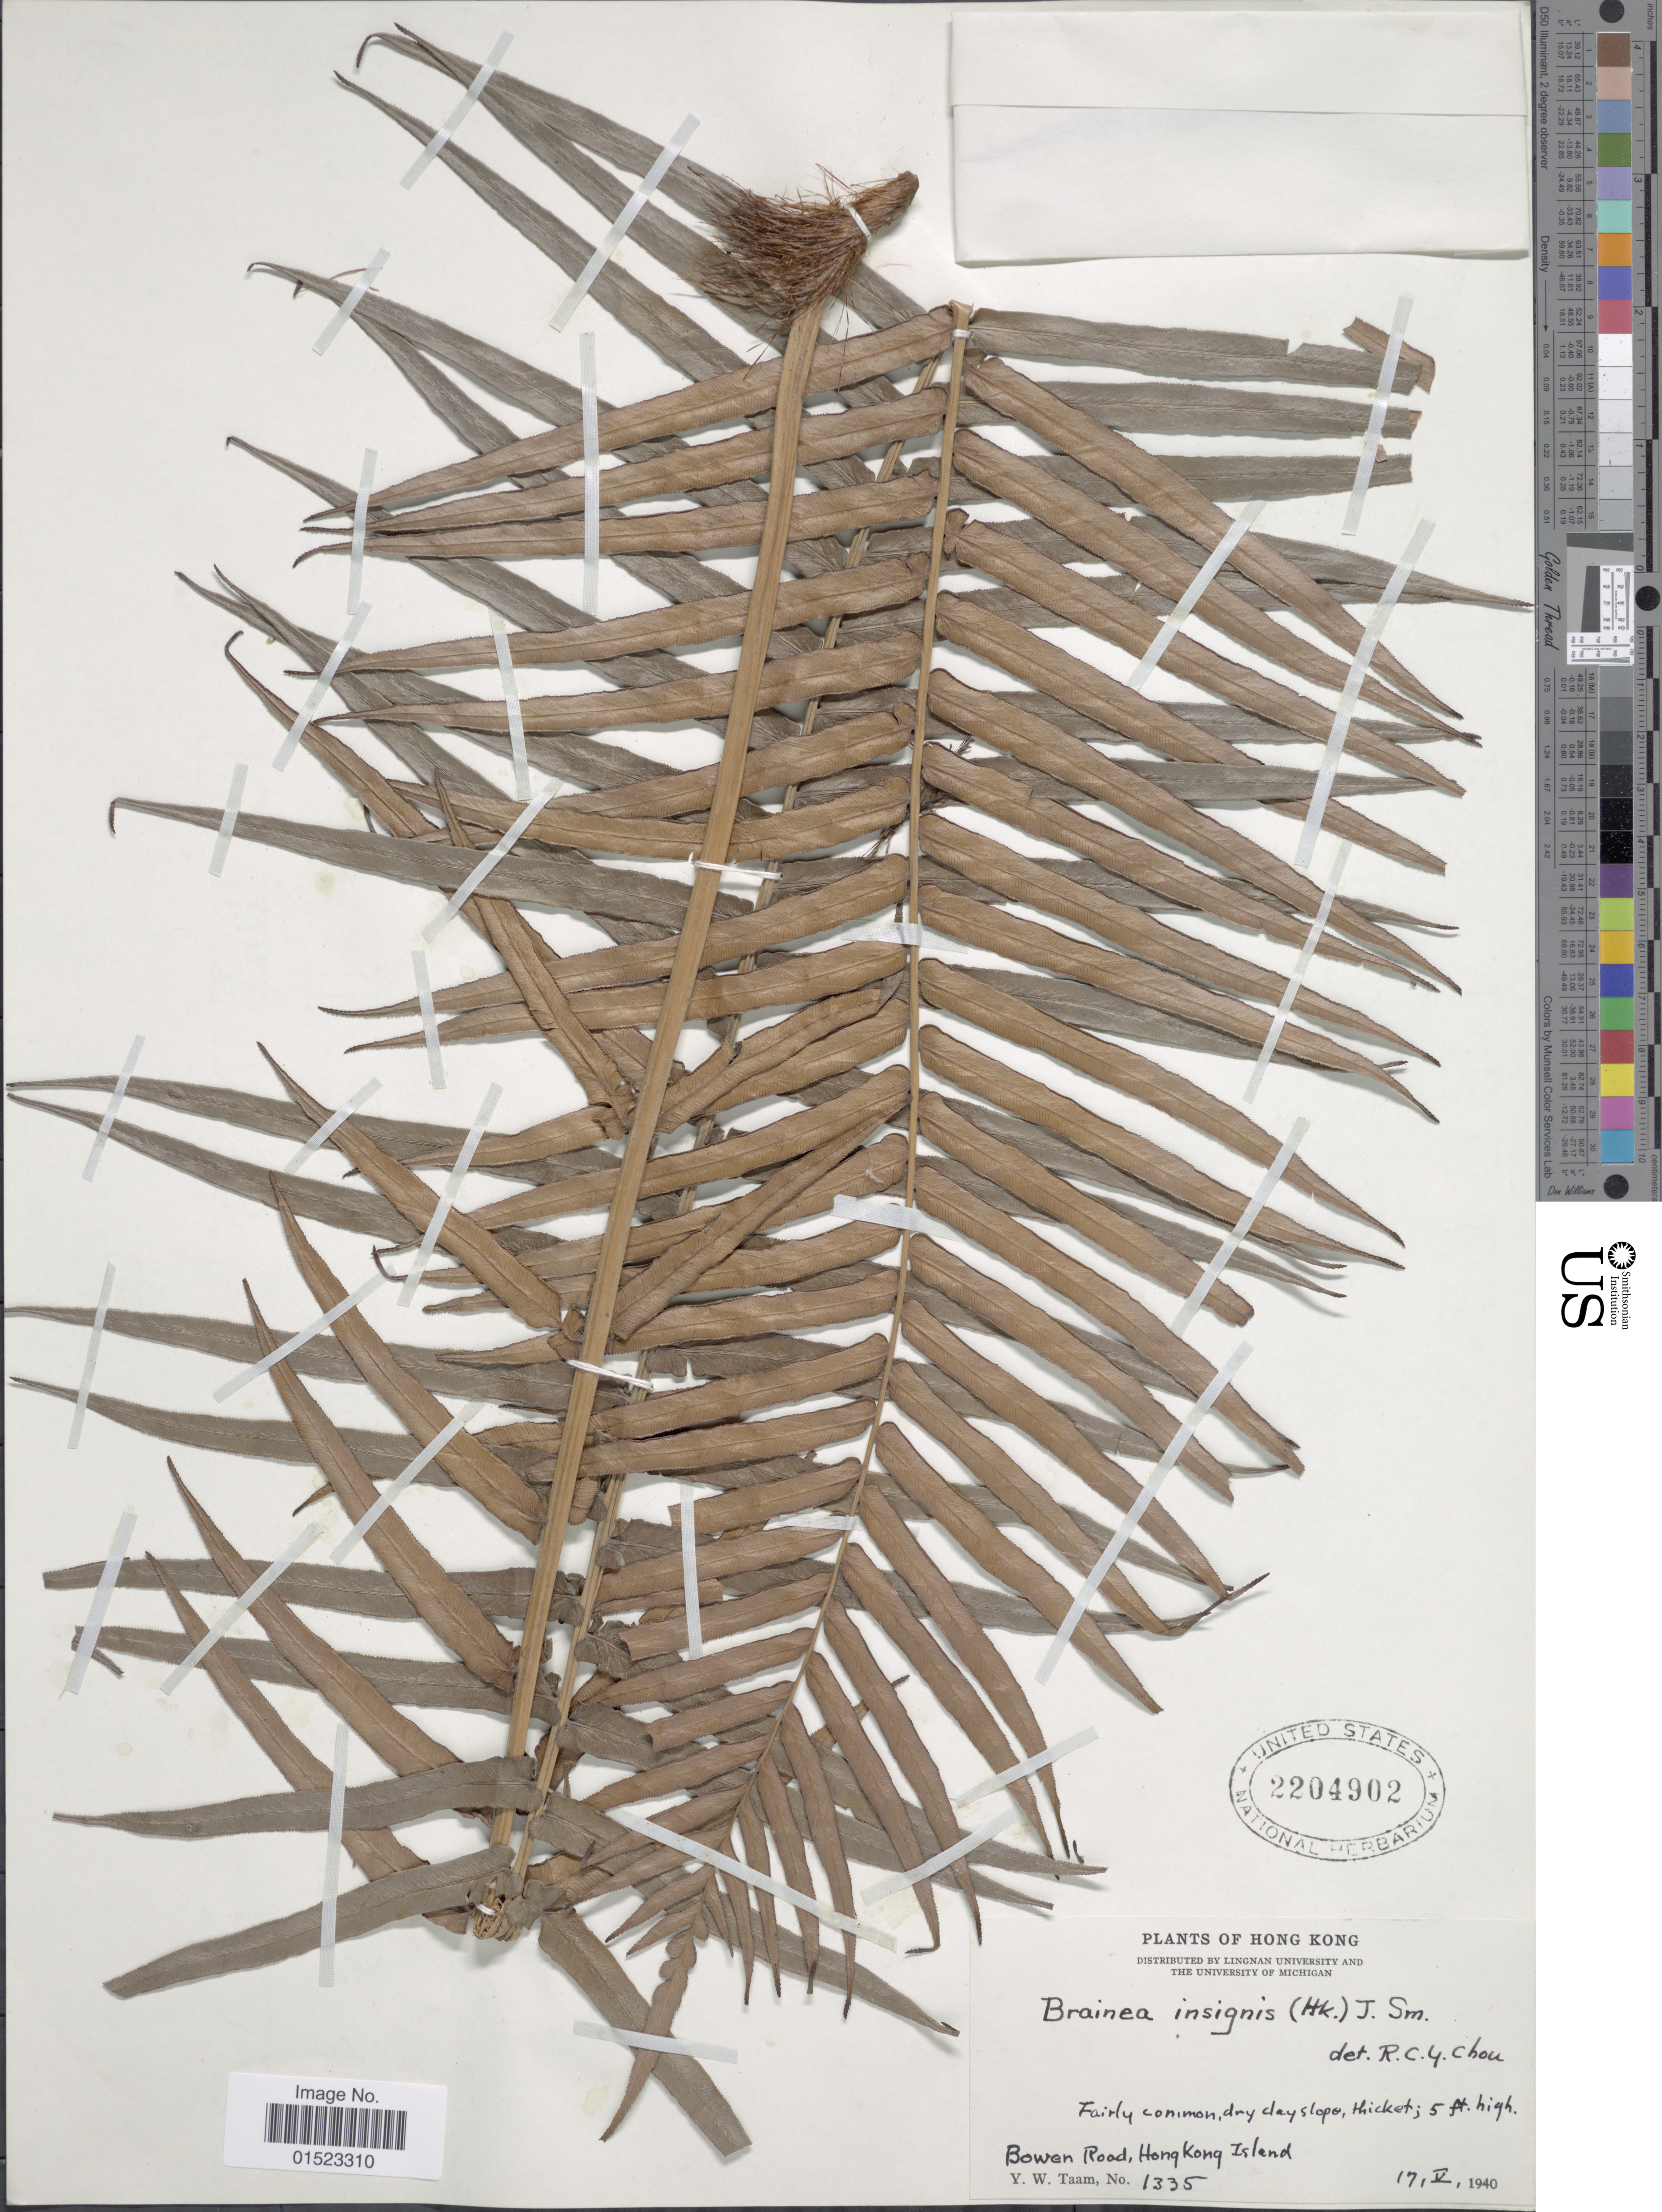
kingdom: Plantae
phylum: Tracheophyta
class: Polypodiopsida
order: Polypodiales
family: Blechnaceae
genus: Brainea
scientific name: Brainea insignis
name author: (Hook.) J. Sm.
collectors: Y. W. Taam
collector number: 1335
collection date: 1940-05-17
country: China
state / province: Hong Kong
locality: Bowen Road, Hong Kong Island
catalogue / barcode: US 2204902